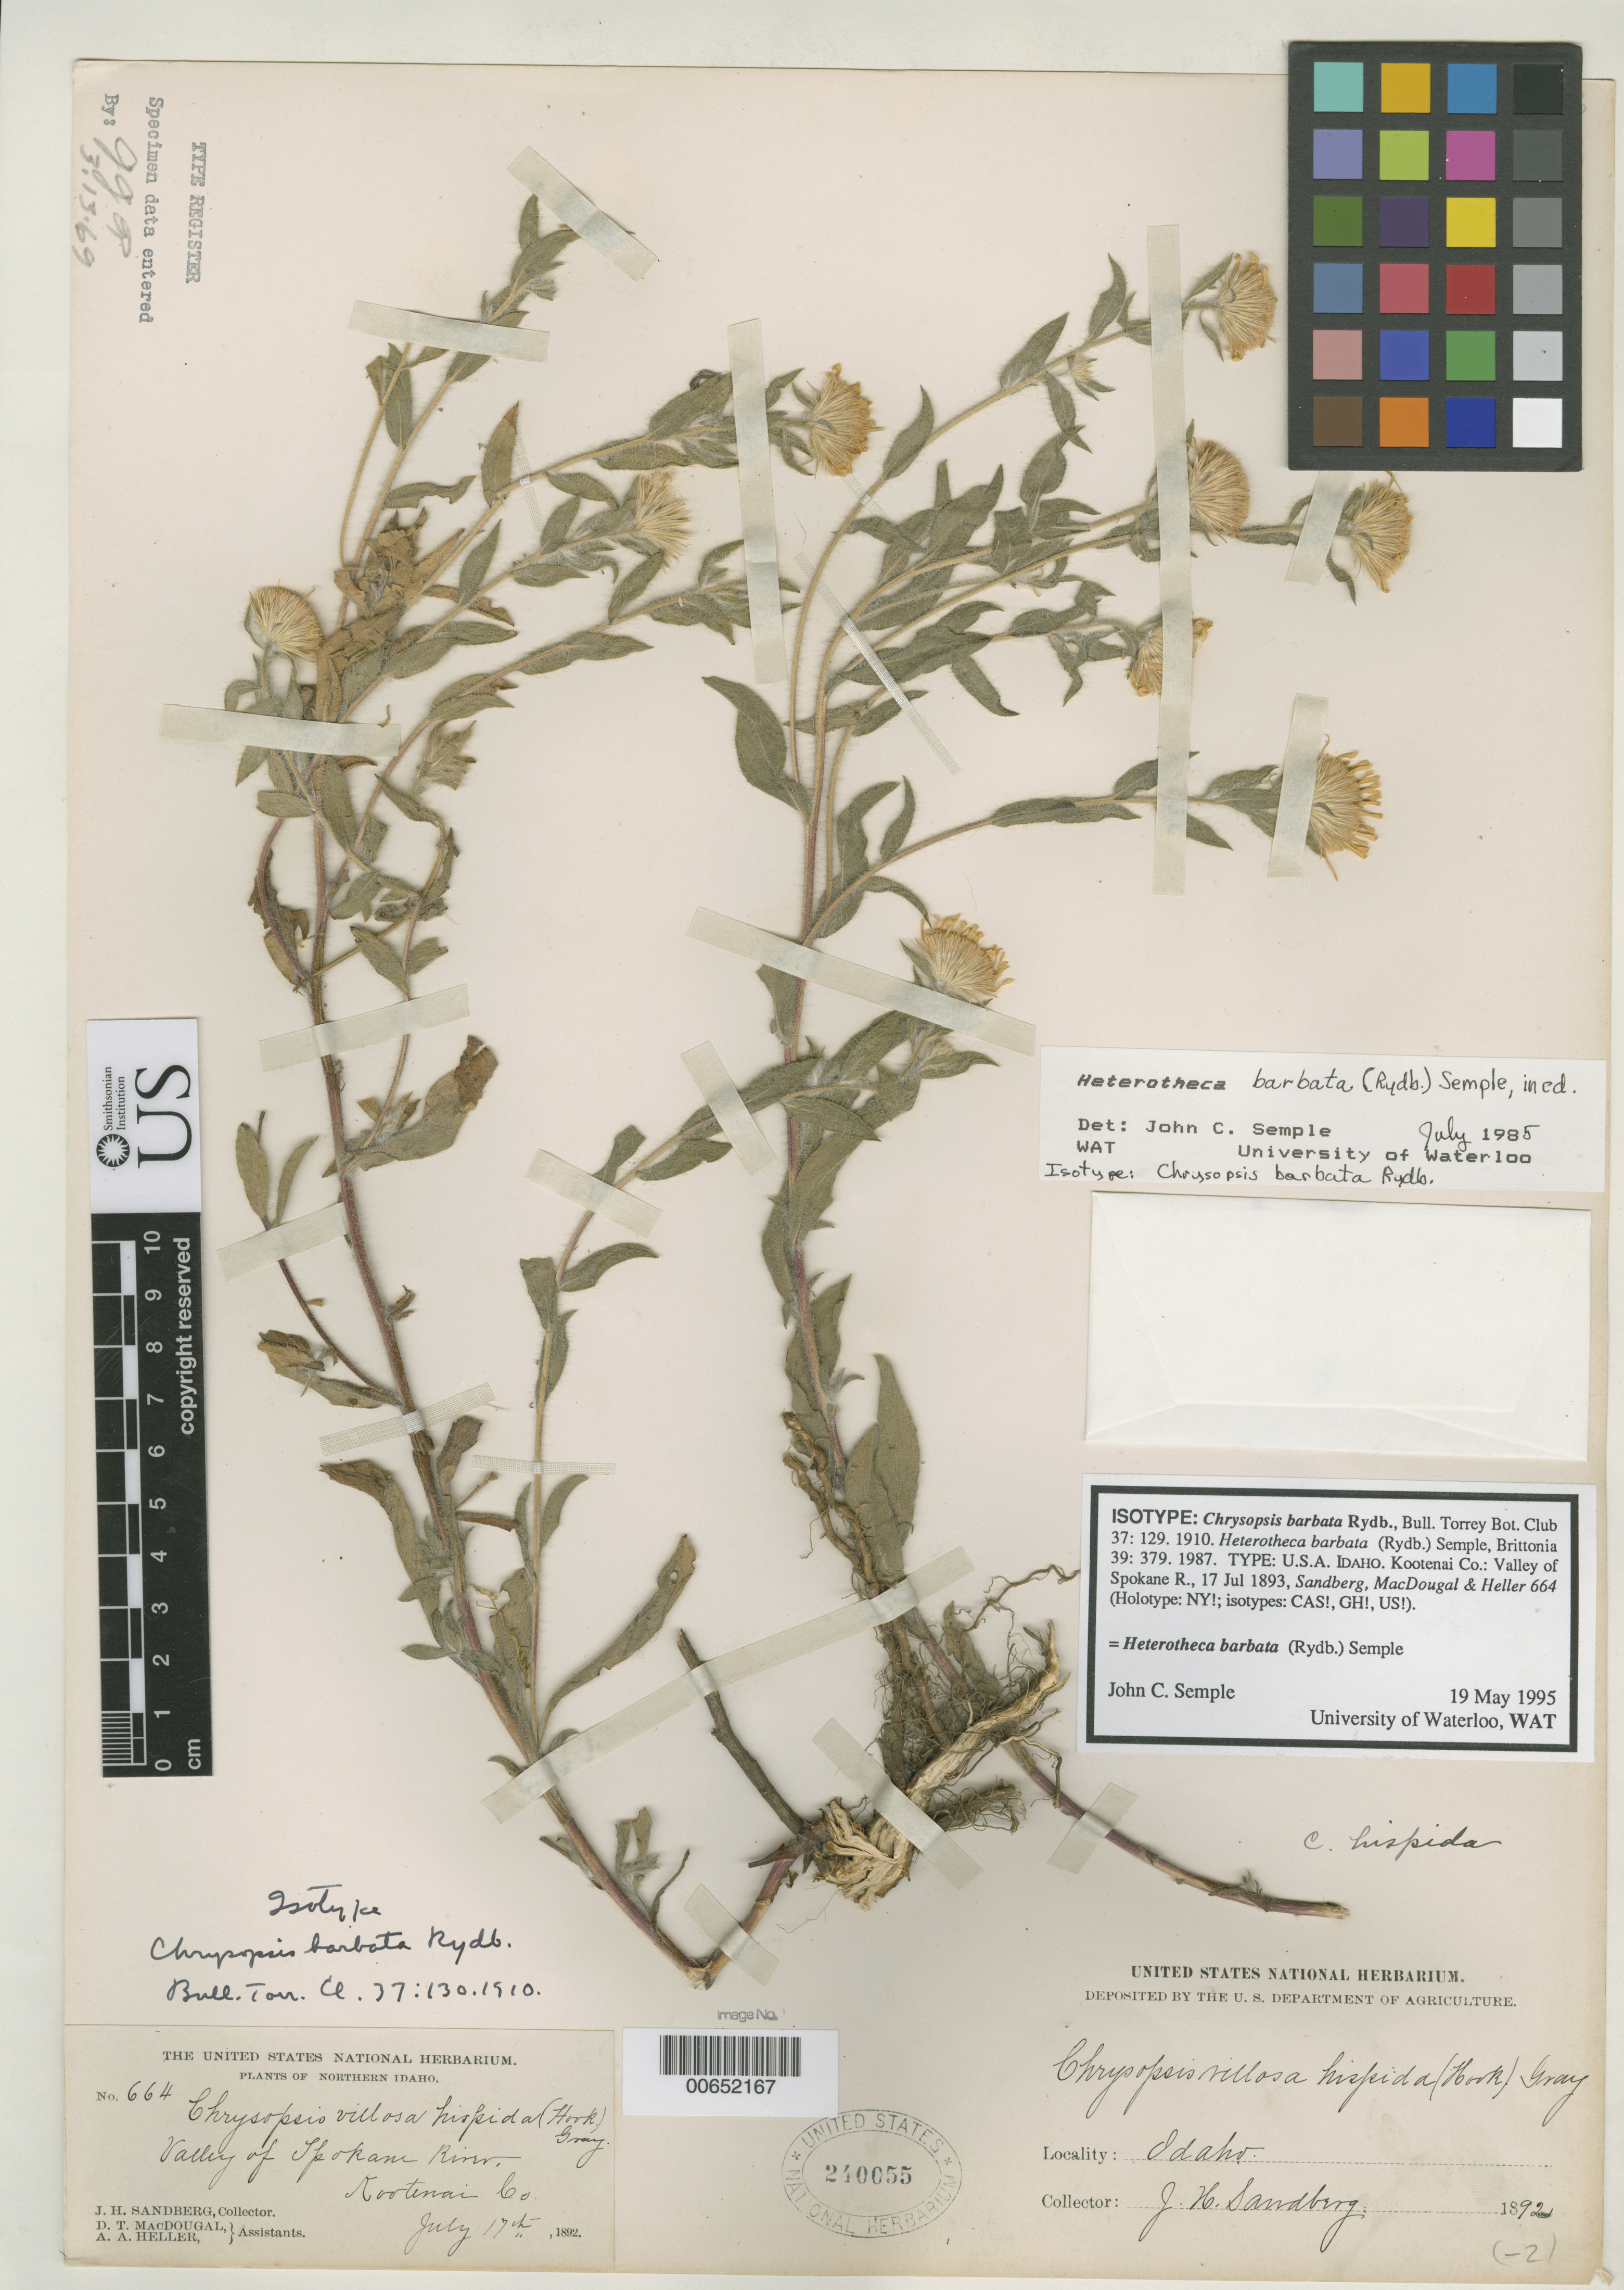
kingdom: Plantae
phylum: Tracheophyta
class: Magnoliopsida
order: Asterales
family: Asteraceae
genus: Chrysopsis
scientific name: Chrysopsis barbata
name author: Rydb.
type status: Isotype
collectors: J. H. Sandberg, D. T. MacDougal & A. A. Heller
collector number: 664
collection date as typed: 17 Jul 1892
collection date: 1892-07-17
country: United States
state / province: Idaho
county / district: Kootenai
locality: Spokane River.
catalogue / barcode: US 240055